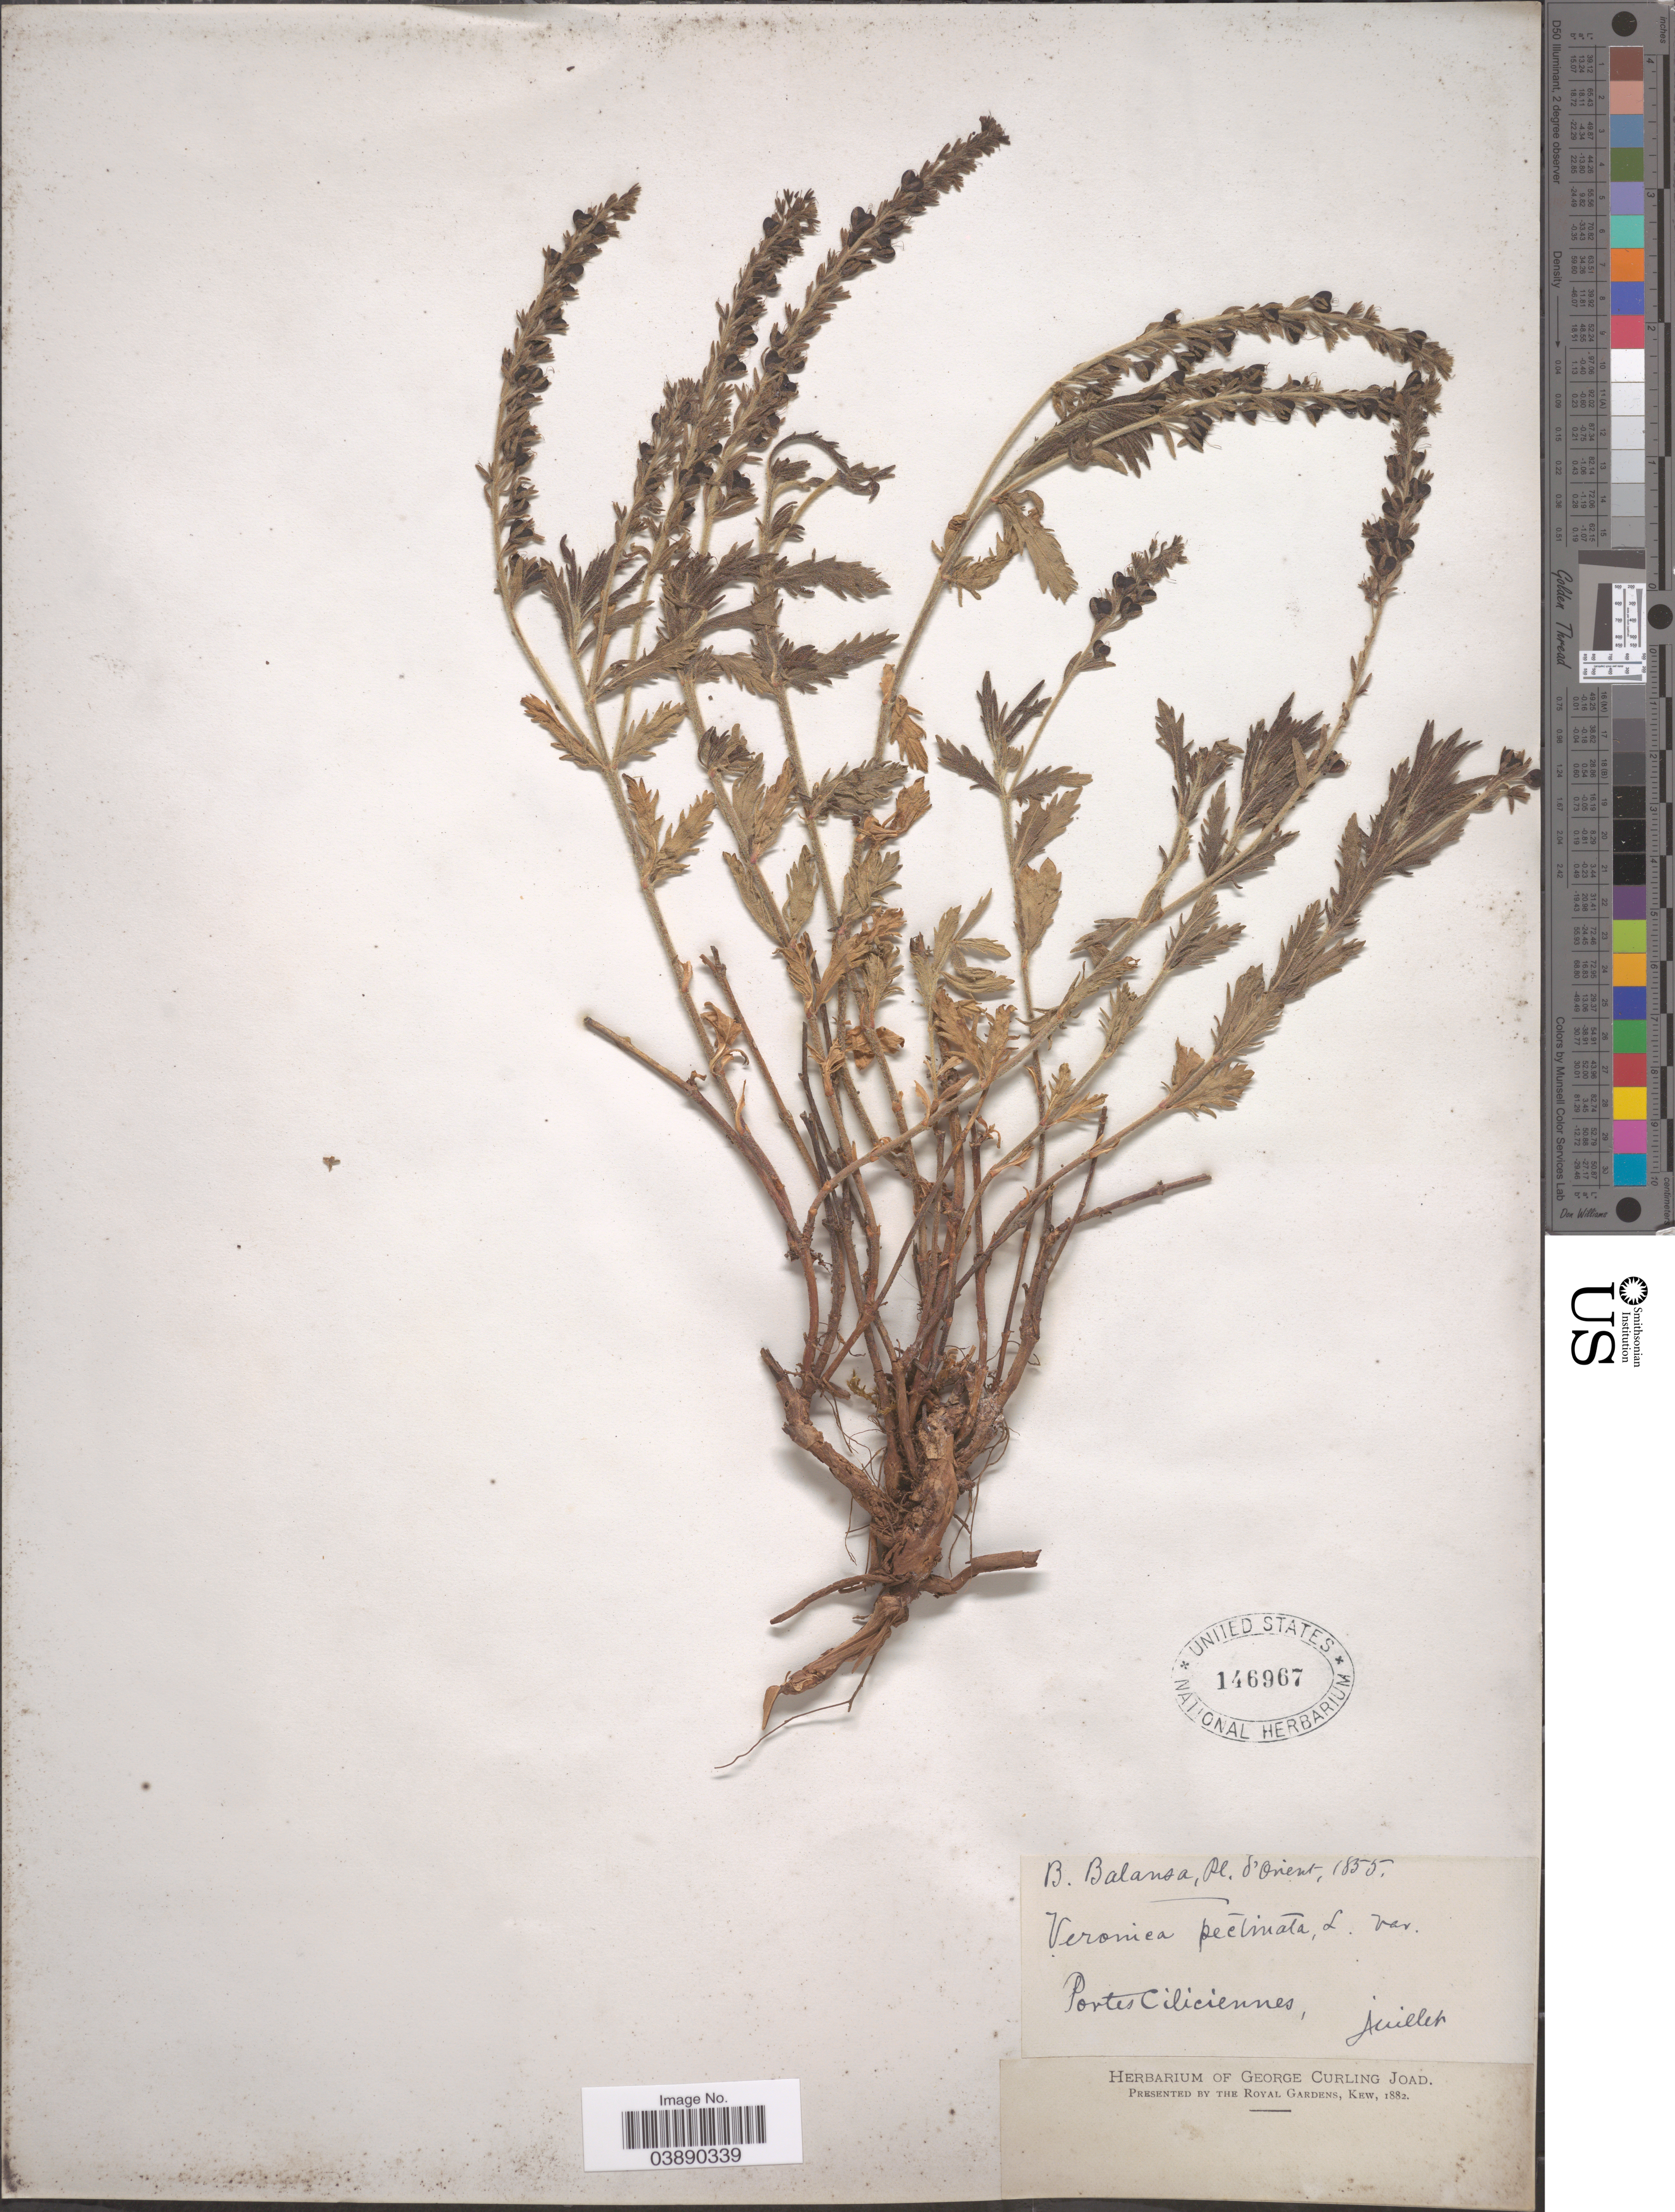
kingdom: Plantae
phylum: Tracheophyta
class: Magnoliopsida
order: Lamiales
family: Plantaginaceae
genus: Veronica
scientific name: Veronica pectinata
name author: L.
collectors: B. Balansa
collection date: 1835-07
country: Turkey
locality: D'Orient. Portes Ciliciennes.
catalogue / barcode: US 146967